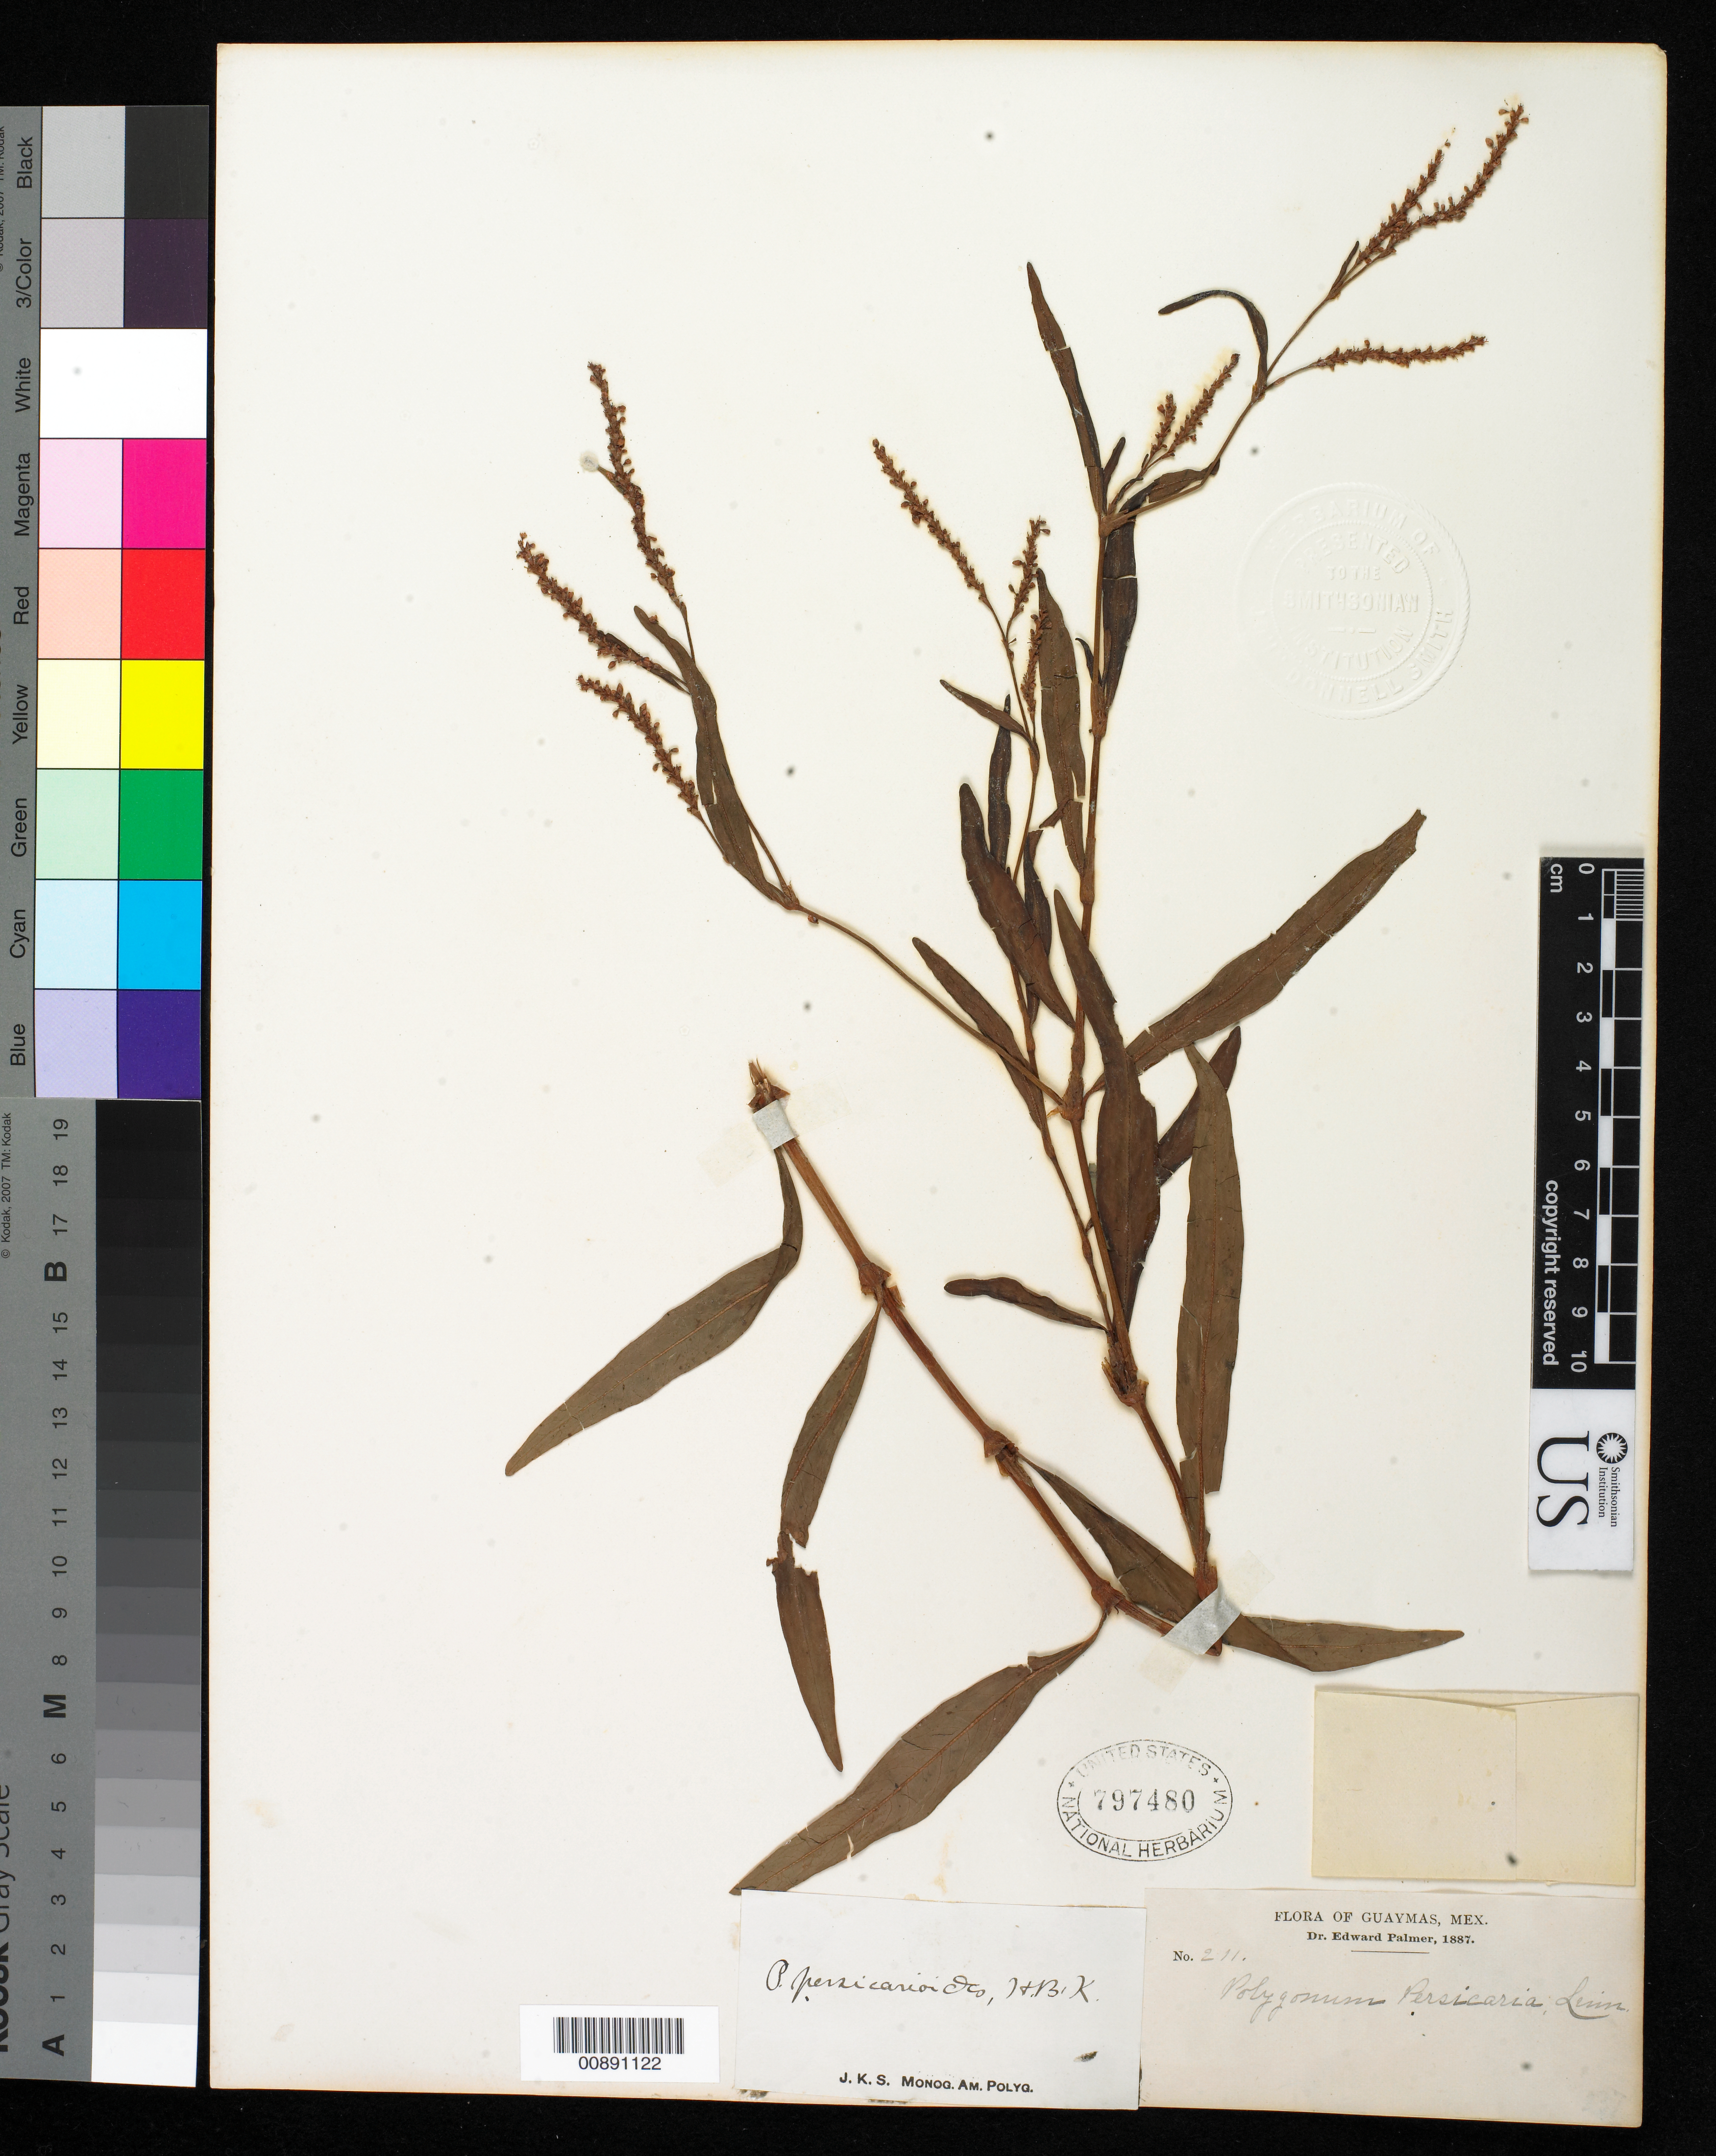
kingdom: Plantae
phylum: Tracheophyta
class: Magnoliopsida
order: Caryophyllales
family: Polygonaceae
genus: Polygonum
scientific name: Polygonum persicarioides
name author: Kunth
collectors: E. Palmer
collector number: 211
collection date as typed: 1887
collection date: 1887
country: Mexico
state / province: Sonora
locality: Guaymas, Sonora.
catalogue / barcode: US 797480